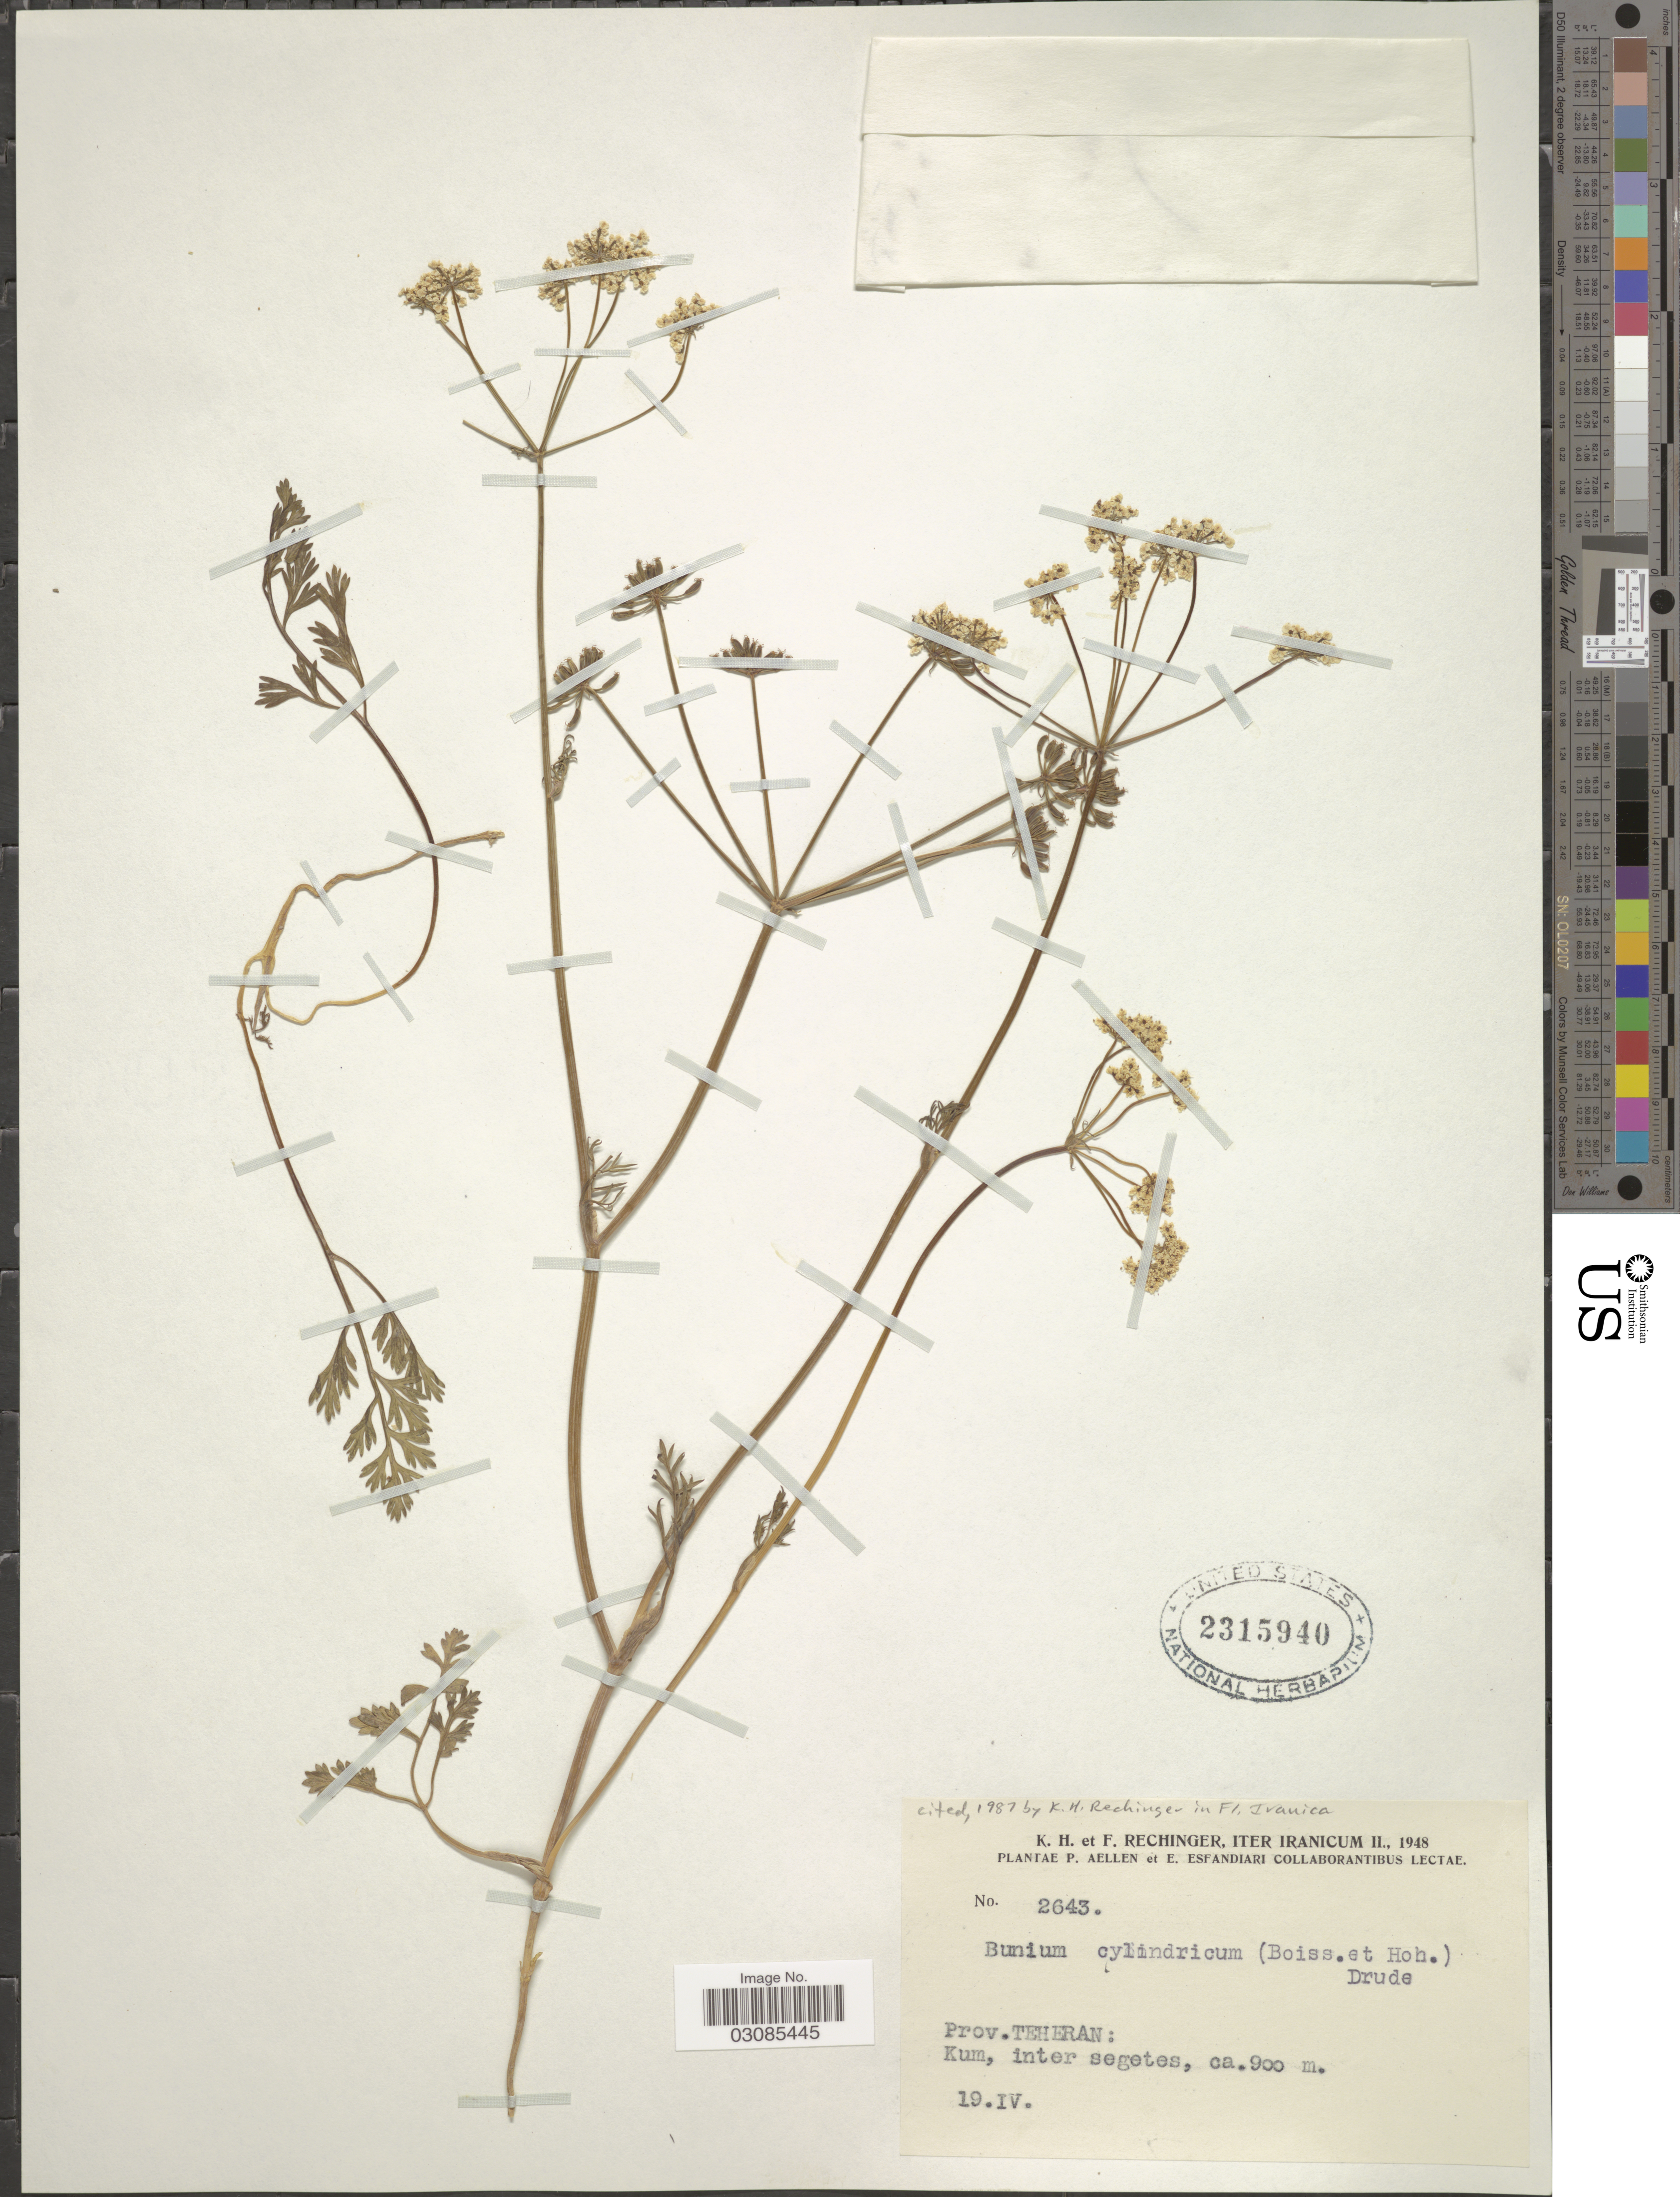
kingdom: Plantae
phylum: Tracheophyta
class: Magnoliopsida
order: Apiales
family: Apiaceae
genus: Bunium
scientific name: Bunium cylindricum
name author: (Boiss. & Hausskn.) Drude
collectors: K. H. Rechinger & F. Rechinger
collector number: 2643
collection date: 1948-04-19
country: Iran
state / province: Tehran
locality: Prov. Teheran: kum, inter segetes.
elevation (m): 900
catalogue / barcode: US 2315940